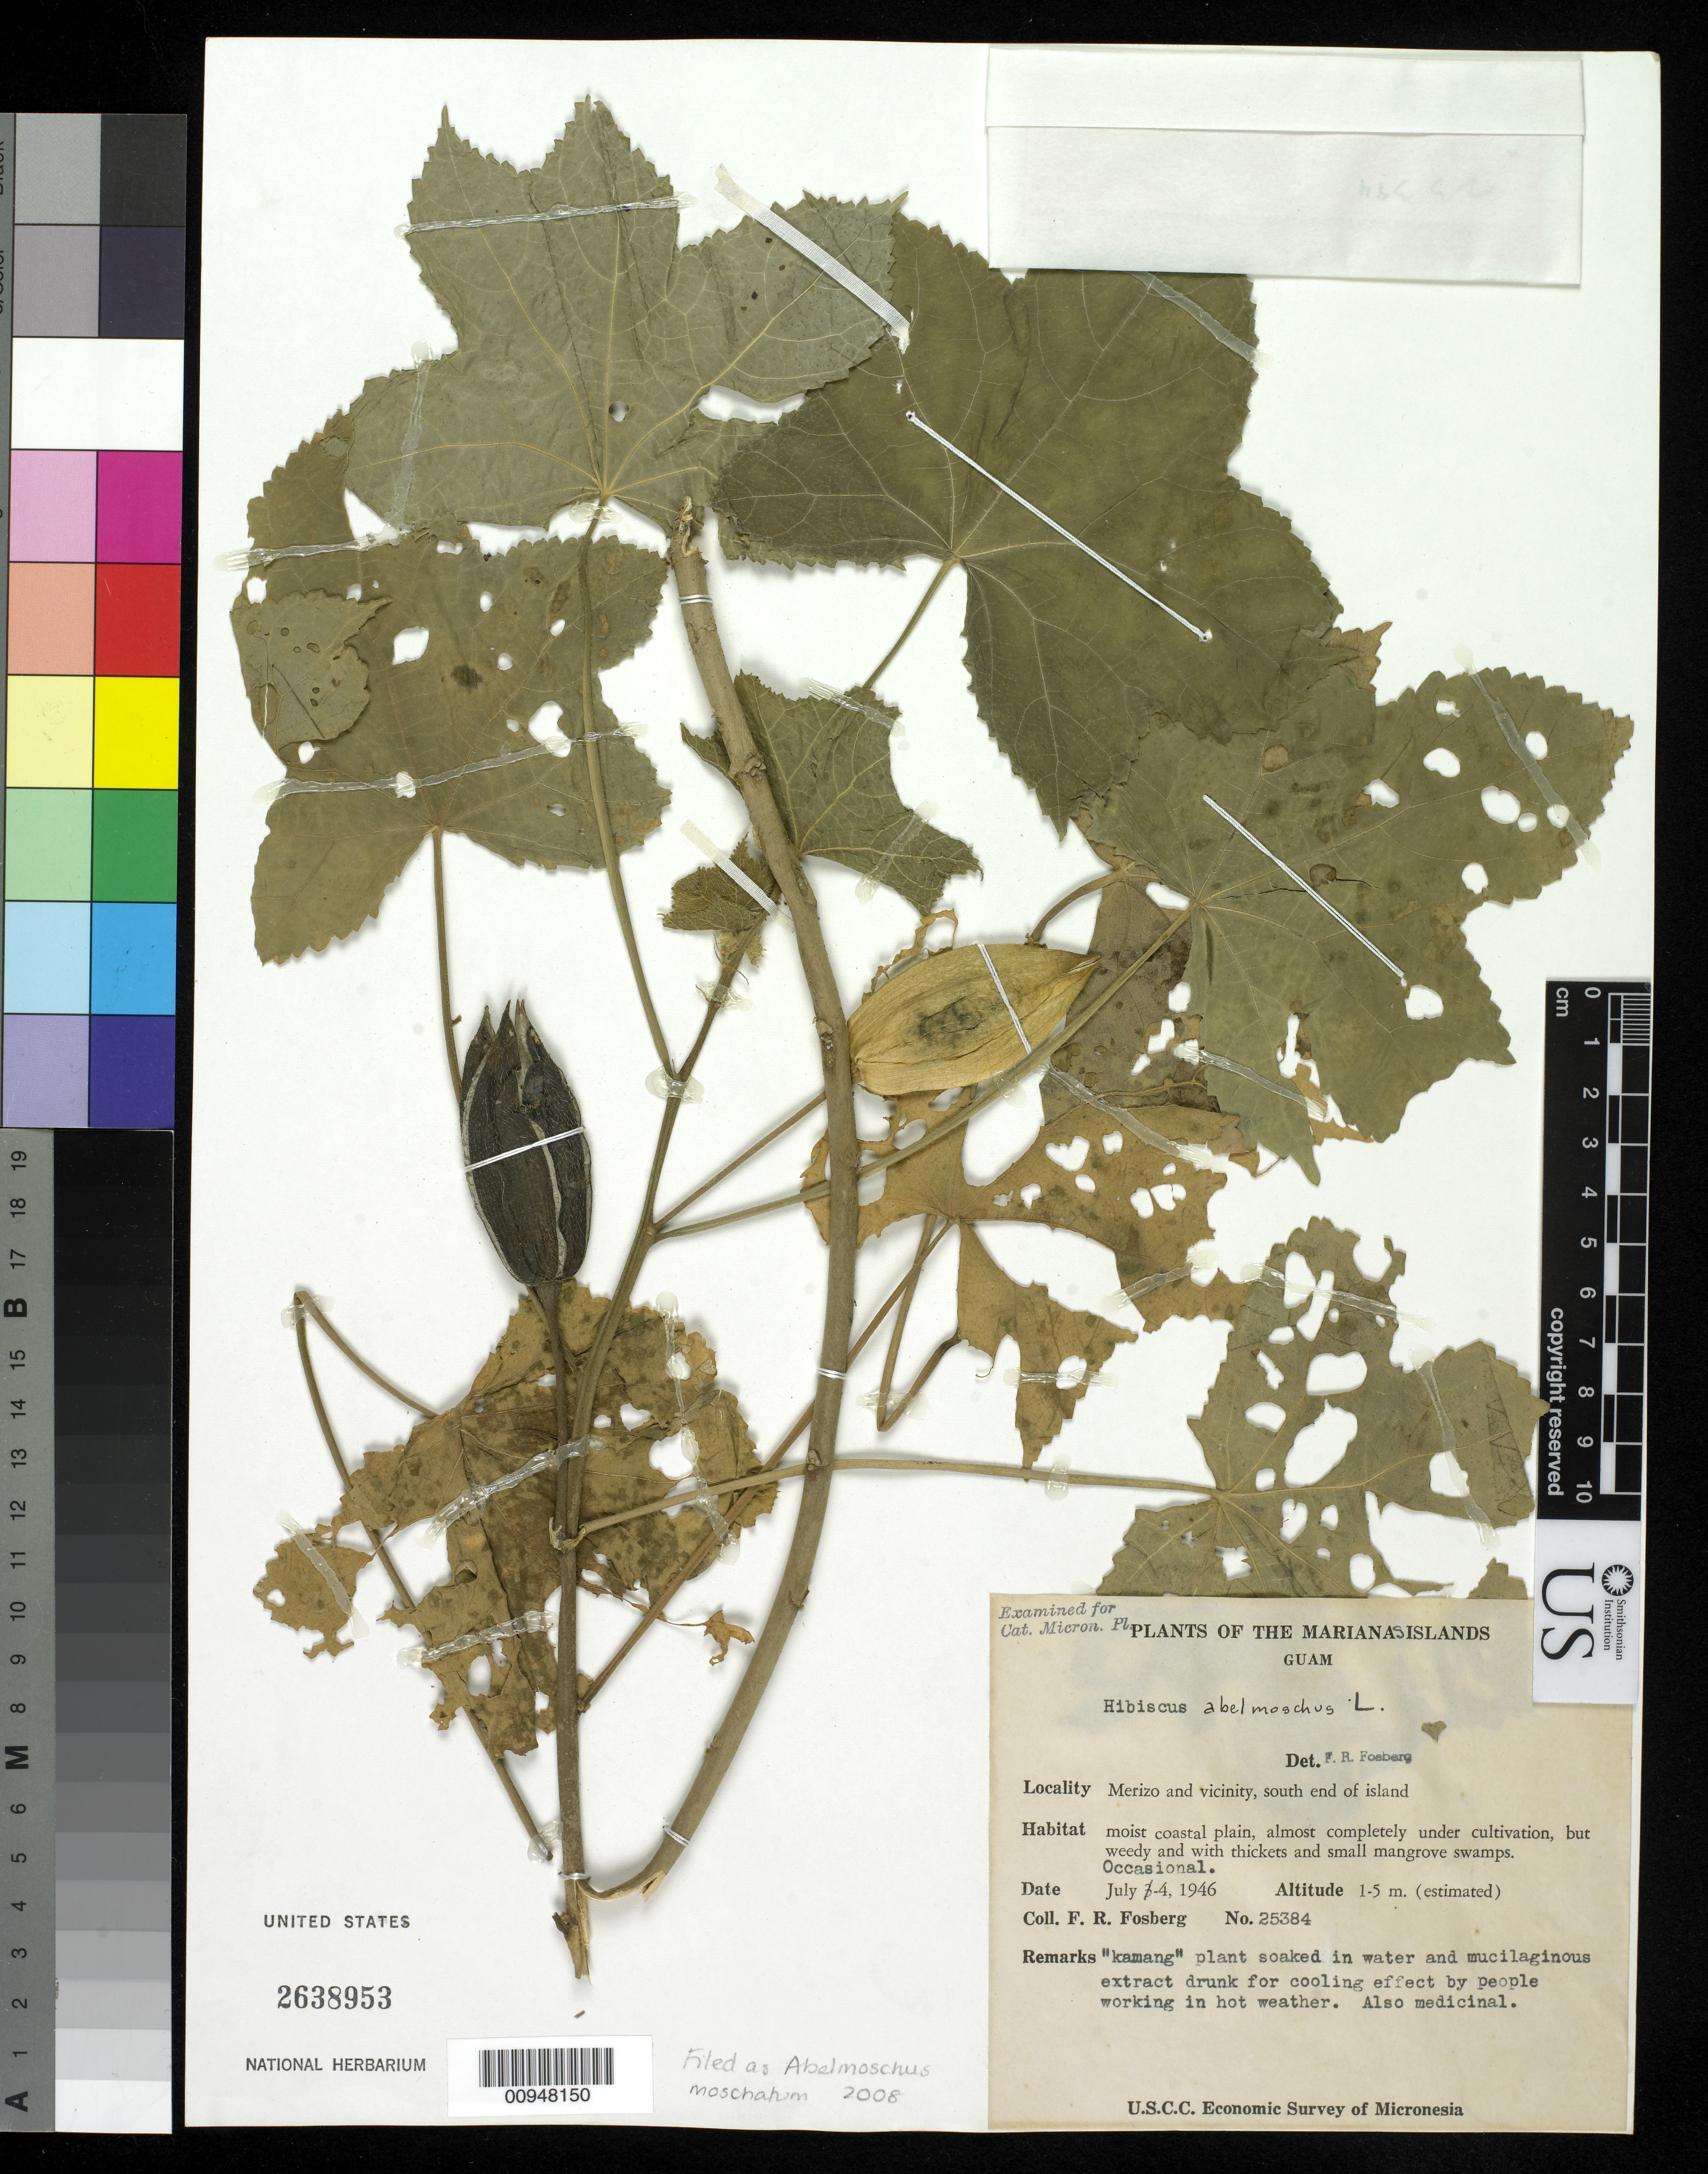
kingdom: Plantae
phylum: Tracheophyta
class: Magnoliopsida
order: Malvales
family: Malvaceae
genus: Abelmoschus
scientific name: Abelmoschus moschatus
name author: Medik.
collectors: F. R. Fosberg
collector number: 25384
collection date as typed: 04 Jul 1946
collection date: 1946-07-04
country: Guam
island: Guam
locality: Merizo and vicinity, S end of island.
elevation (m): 1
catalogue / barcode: US 2638953